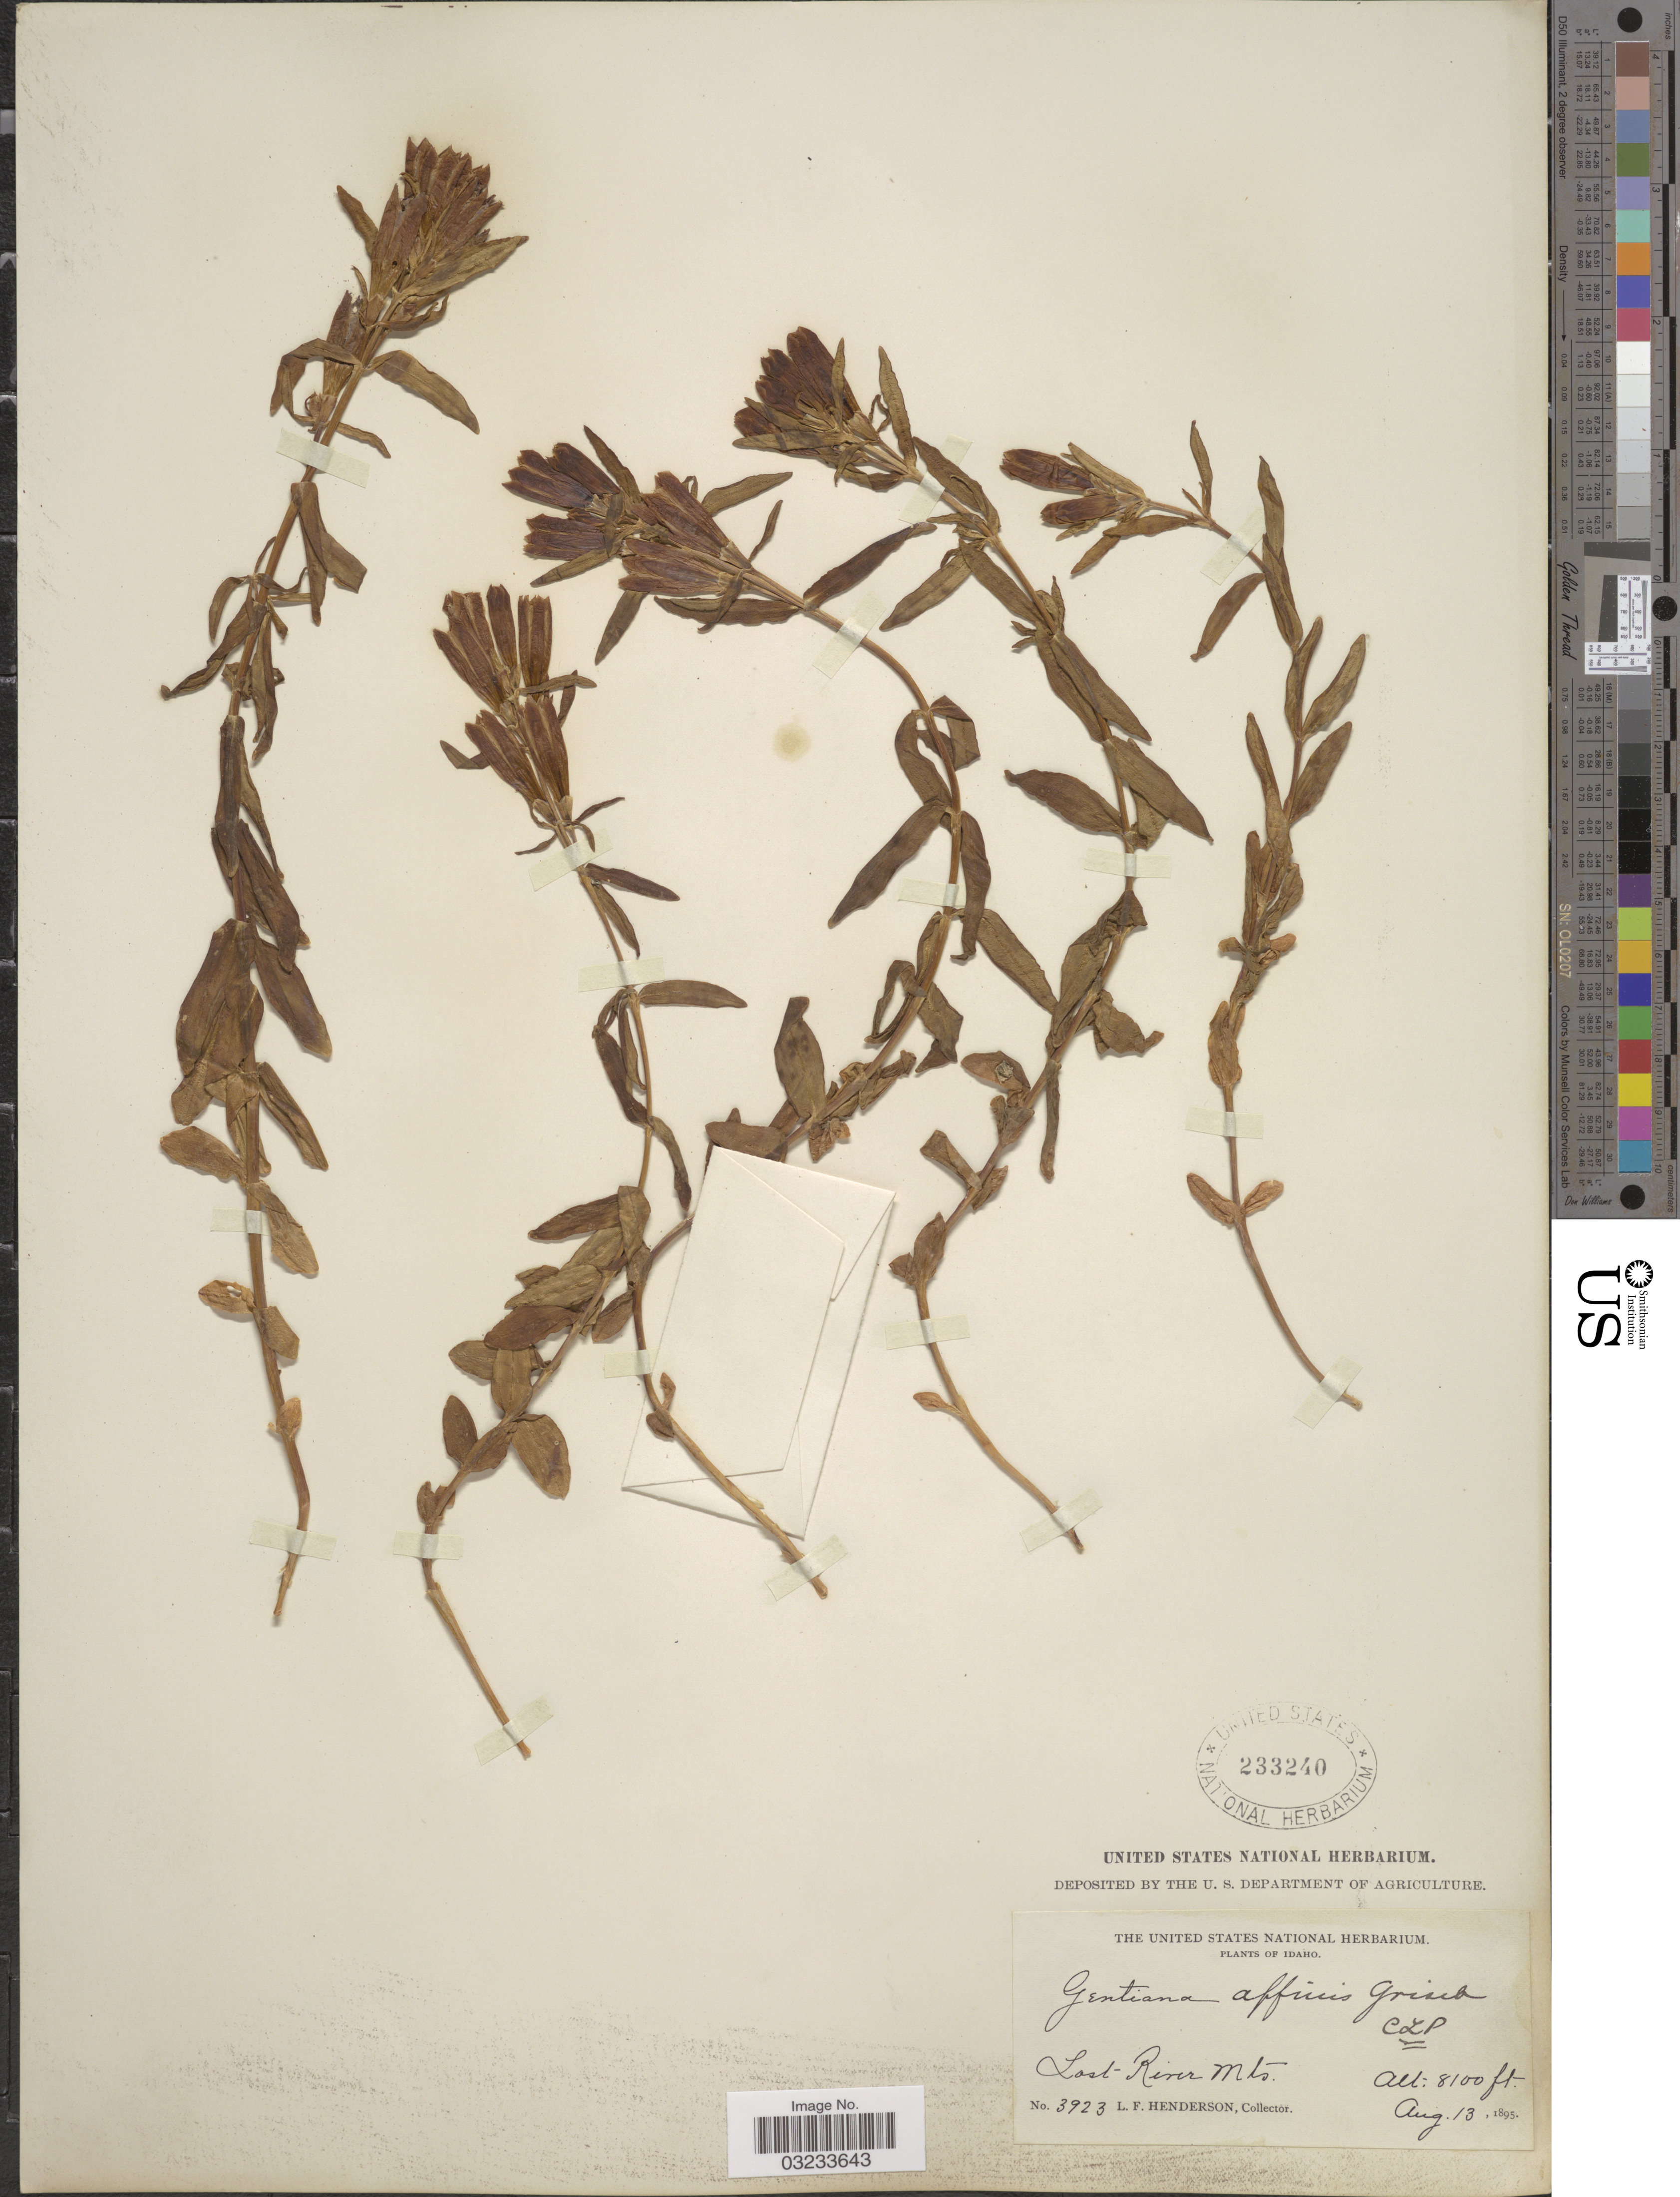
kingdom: Plantae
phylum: Tracheophyta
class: Magnoliopsida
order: Gentianales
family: Gentianaceae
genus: Gentiana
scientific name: Gentiana affinis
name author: Griseb.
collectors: L. Henderson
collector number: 3923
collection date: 1895-08-13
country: United States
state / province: Idaho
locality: Lost-River Mts.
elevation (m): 2469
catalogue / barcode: US 233240